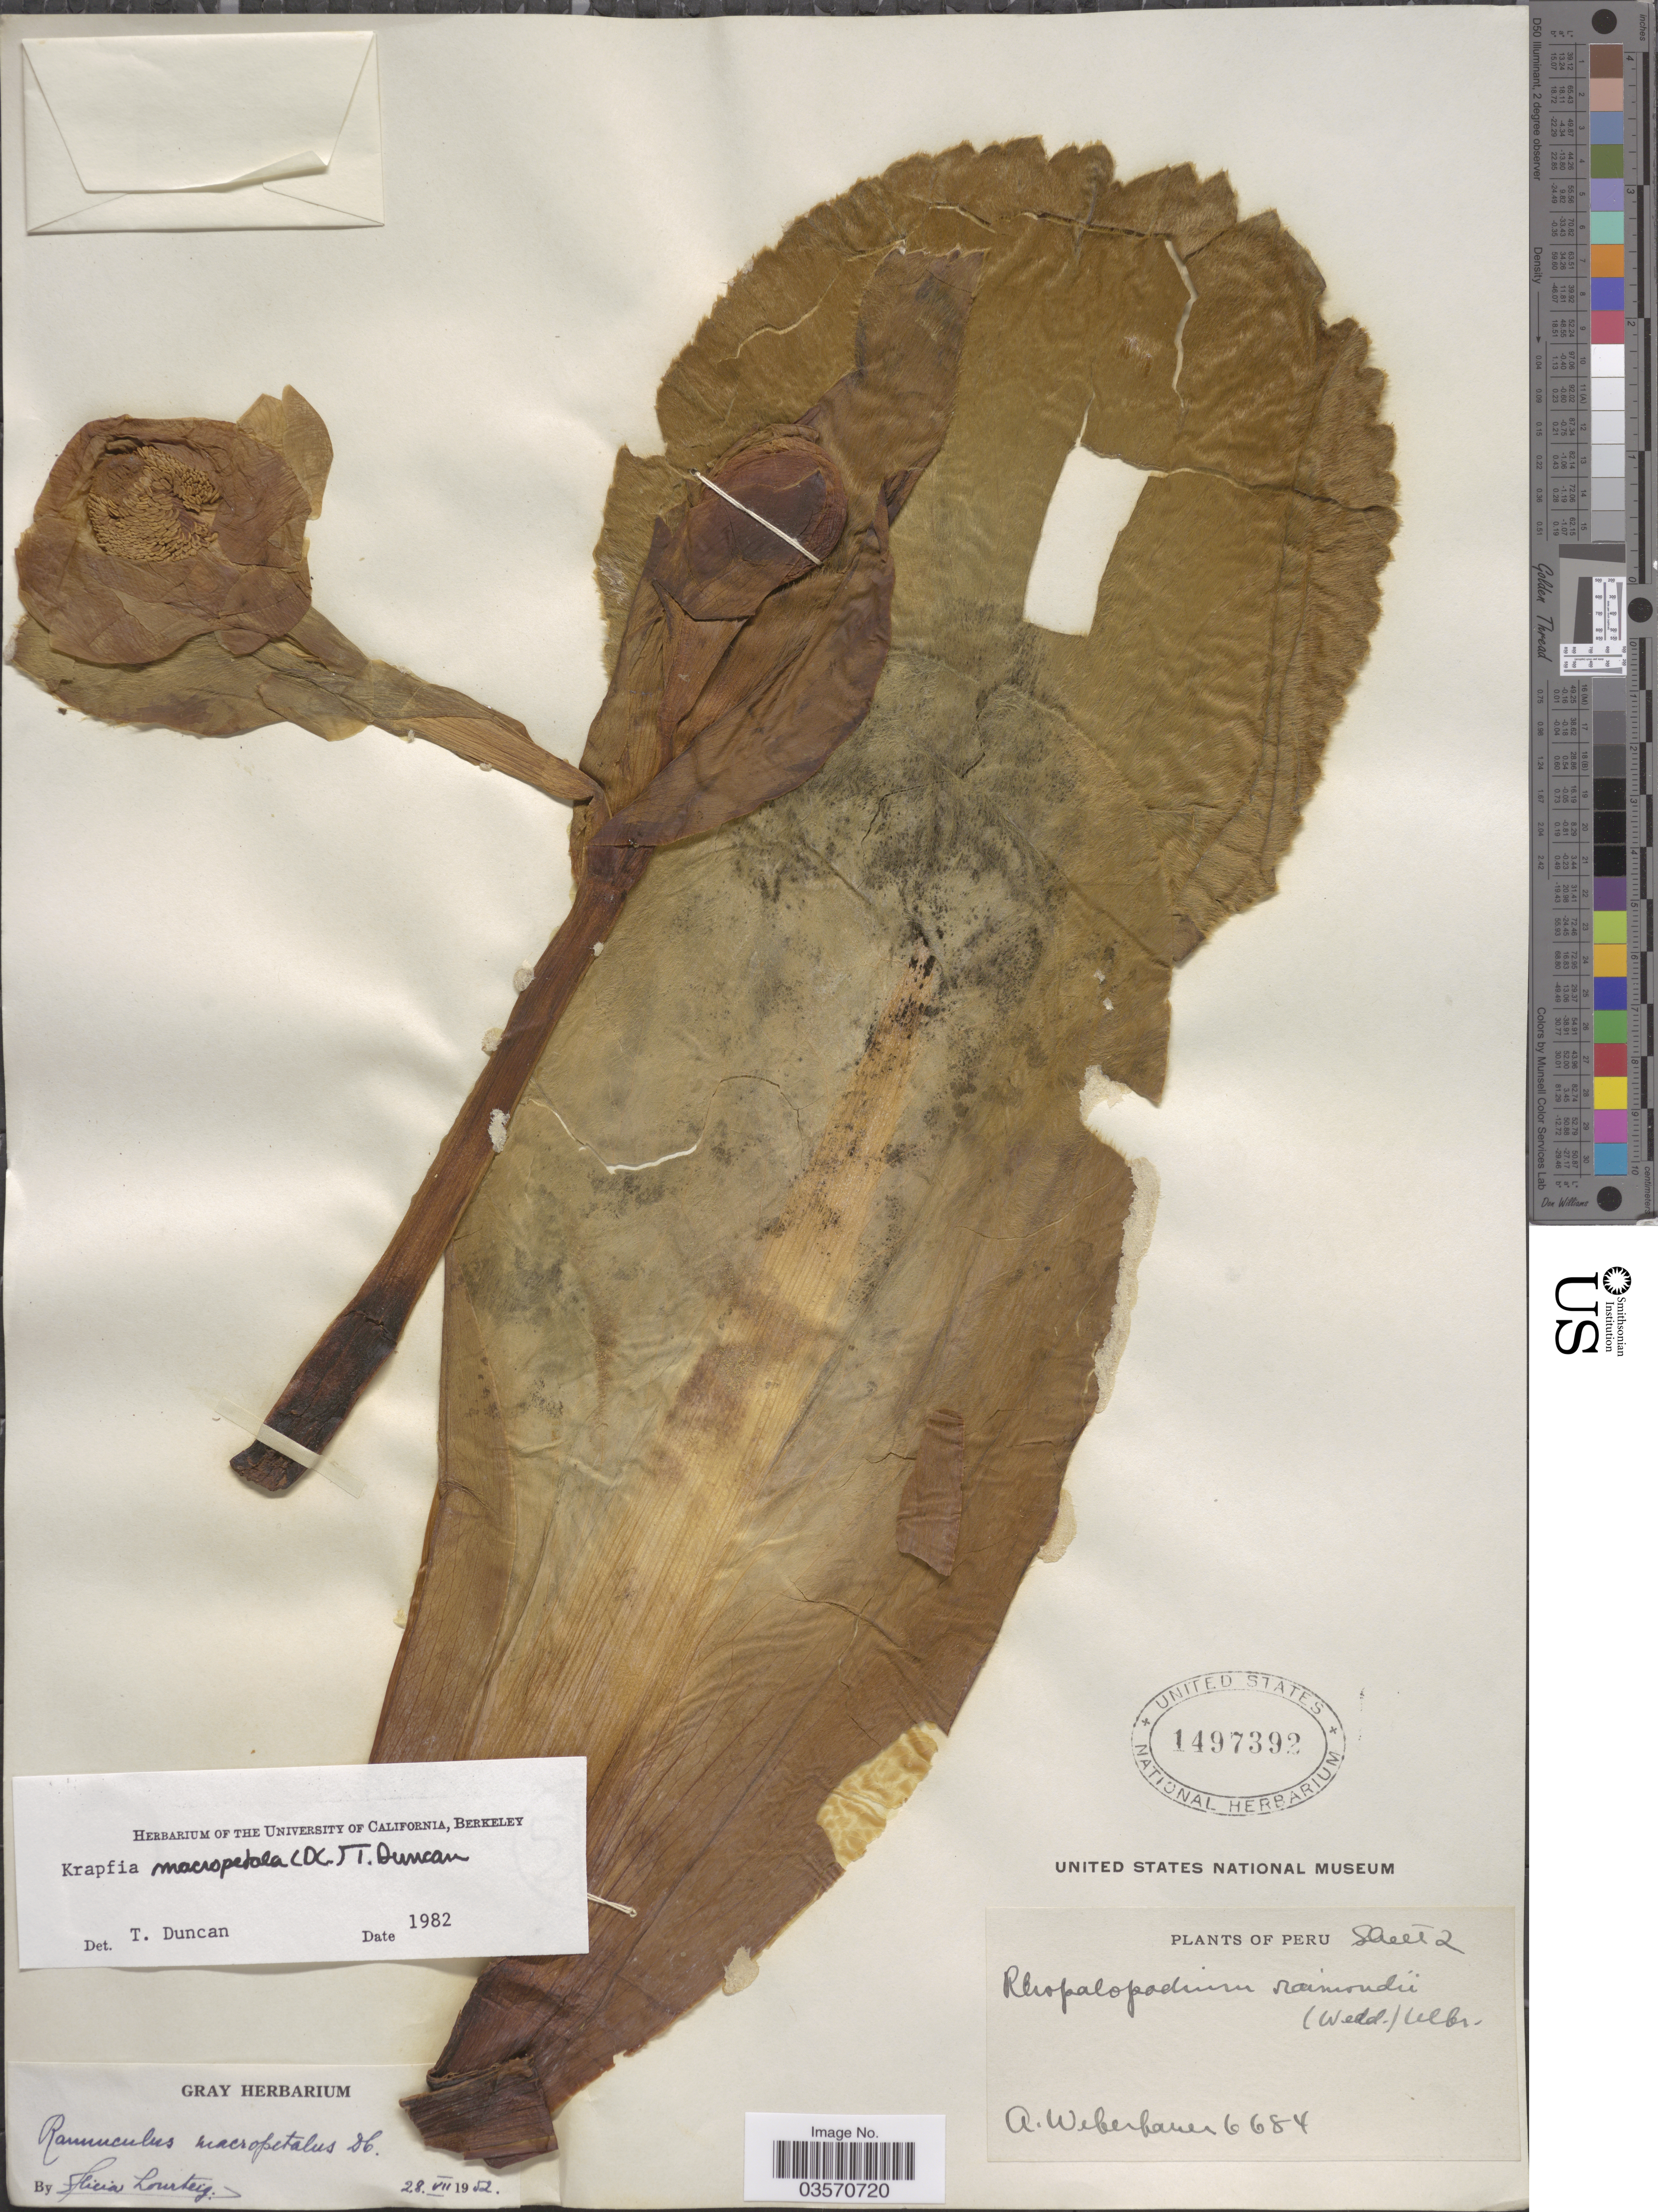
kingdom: Plantae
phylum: Tracheophyta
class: Magnoliopsida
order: Ranunculales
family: Ranunculaceae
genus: Krapfia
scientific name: Krapfia macropetala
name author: (DC.) Tamura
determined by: Duncan, T.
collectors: A. Weberbauer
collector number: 6684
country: Peru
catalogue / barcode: US 1497392